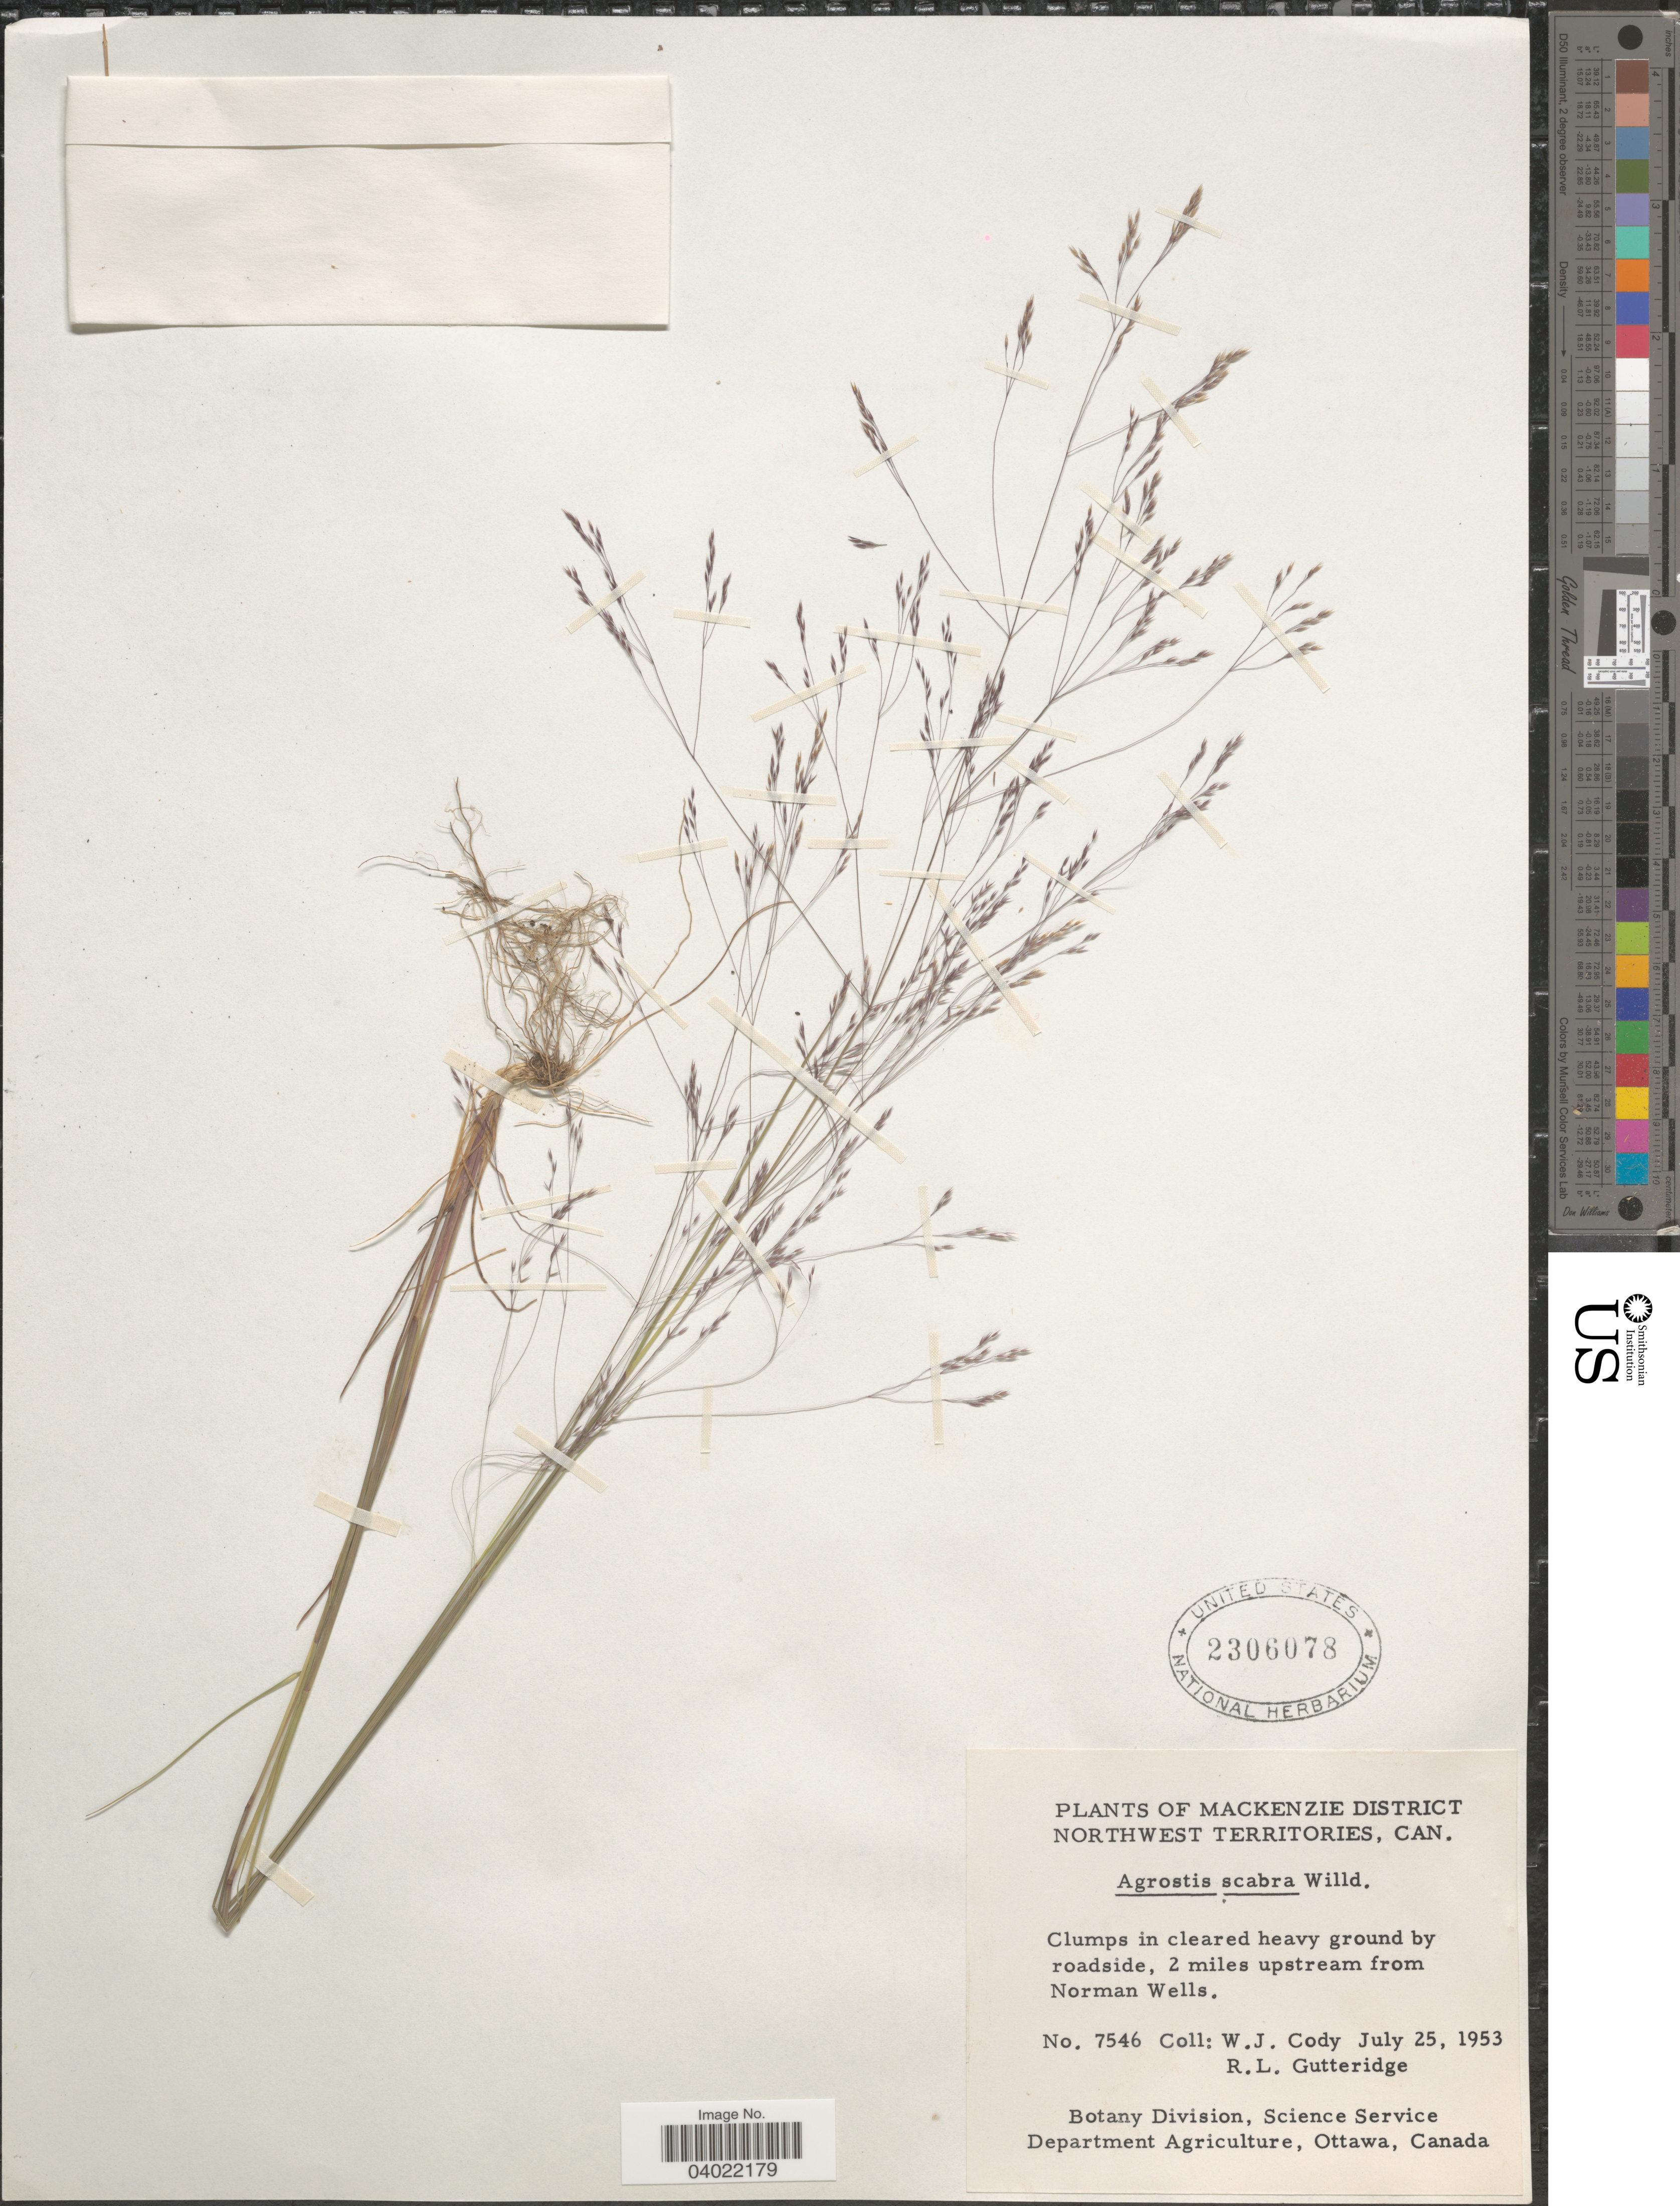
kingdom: Plantae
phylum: Tracheophyta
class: Liliopsida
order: Poales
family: Poaceae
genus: Agrostis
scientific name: Agrostis scabra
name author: Willd.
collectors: W. Cody & R. Gutteridge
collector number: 7546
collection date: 1953-07-25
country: Canada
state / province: Northwest Territories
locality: Mackenzie District. Clumps in cleared heavy ground by roadside, 2 miles upstream from Norman Wells.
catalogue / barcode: US 2306078